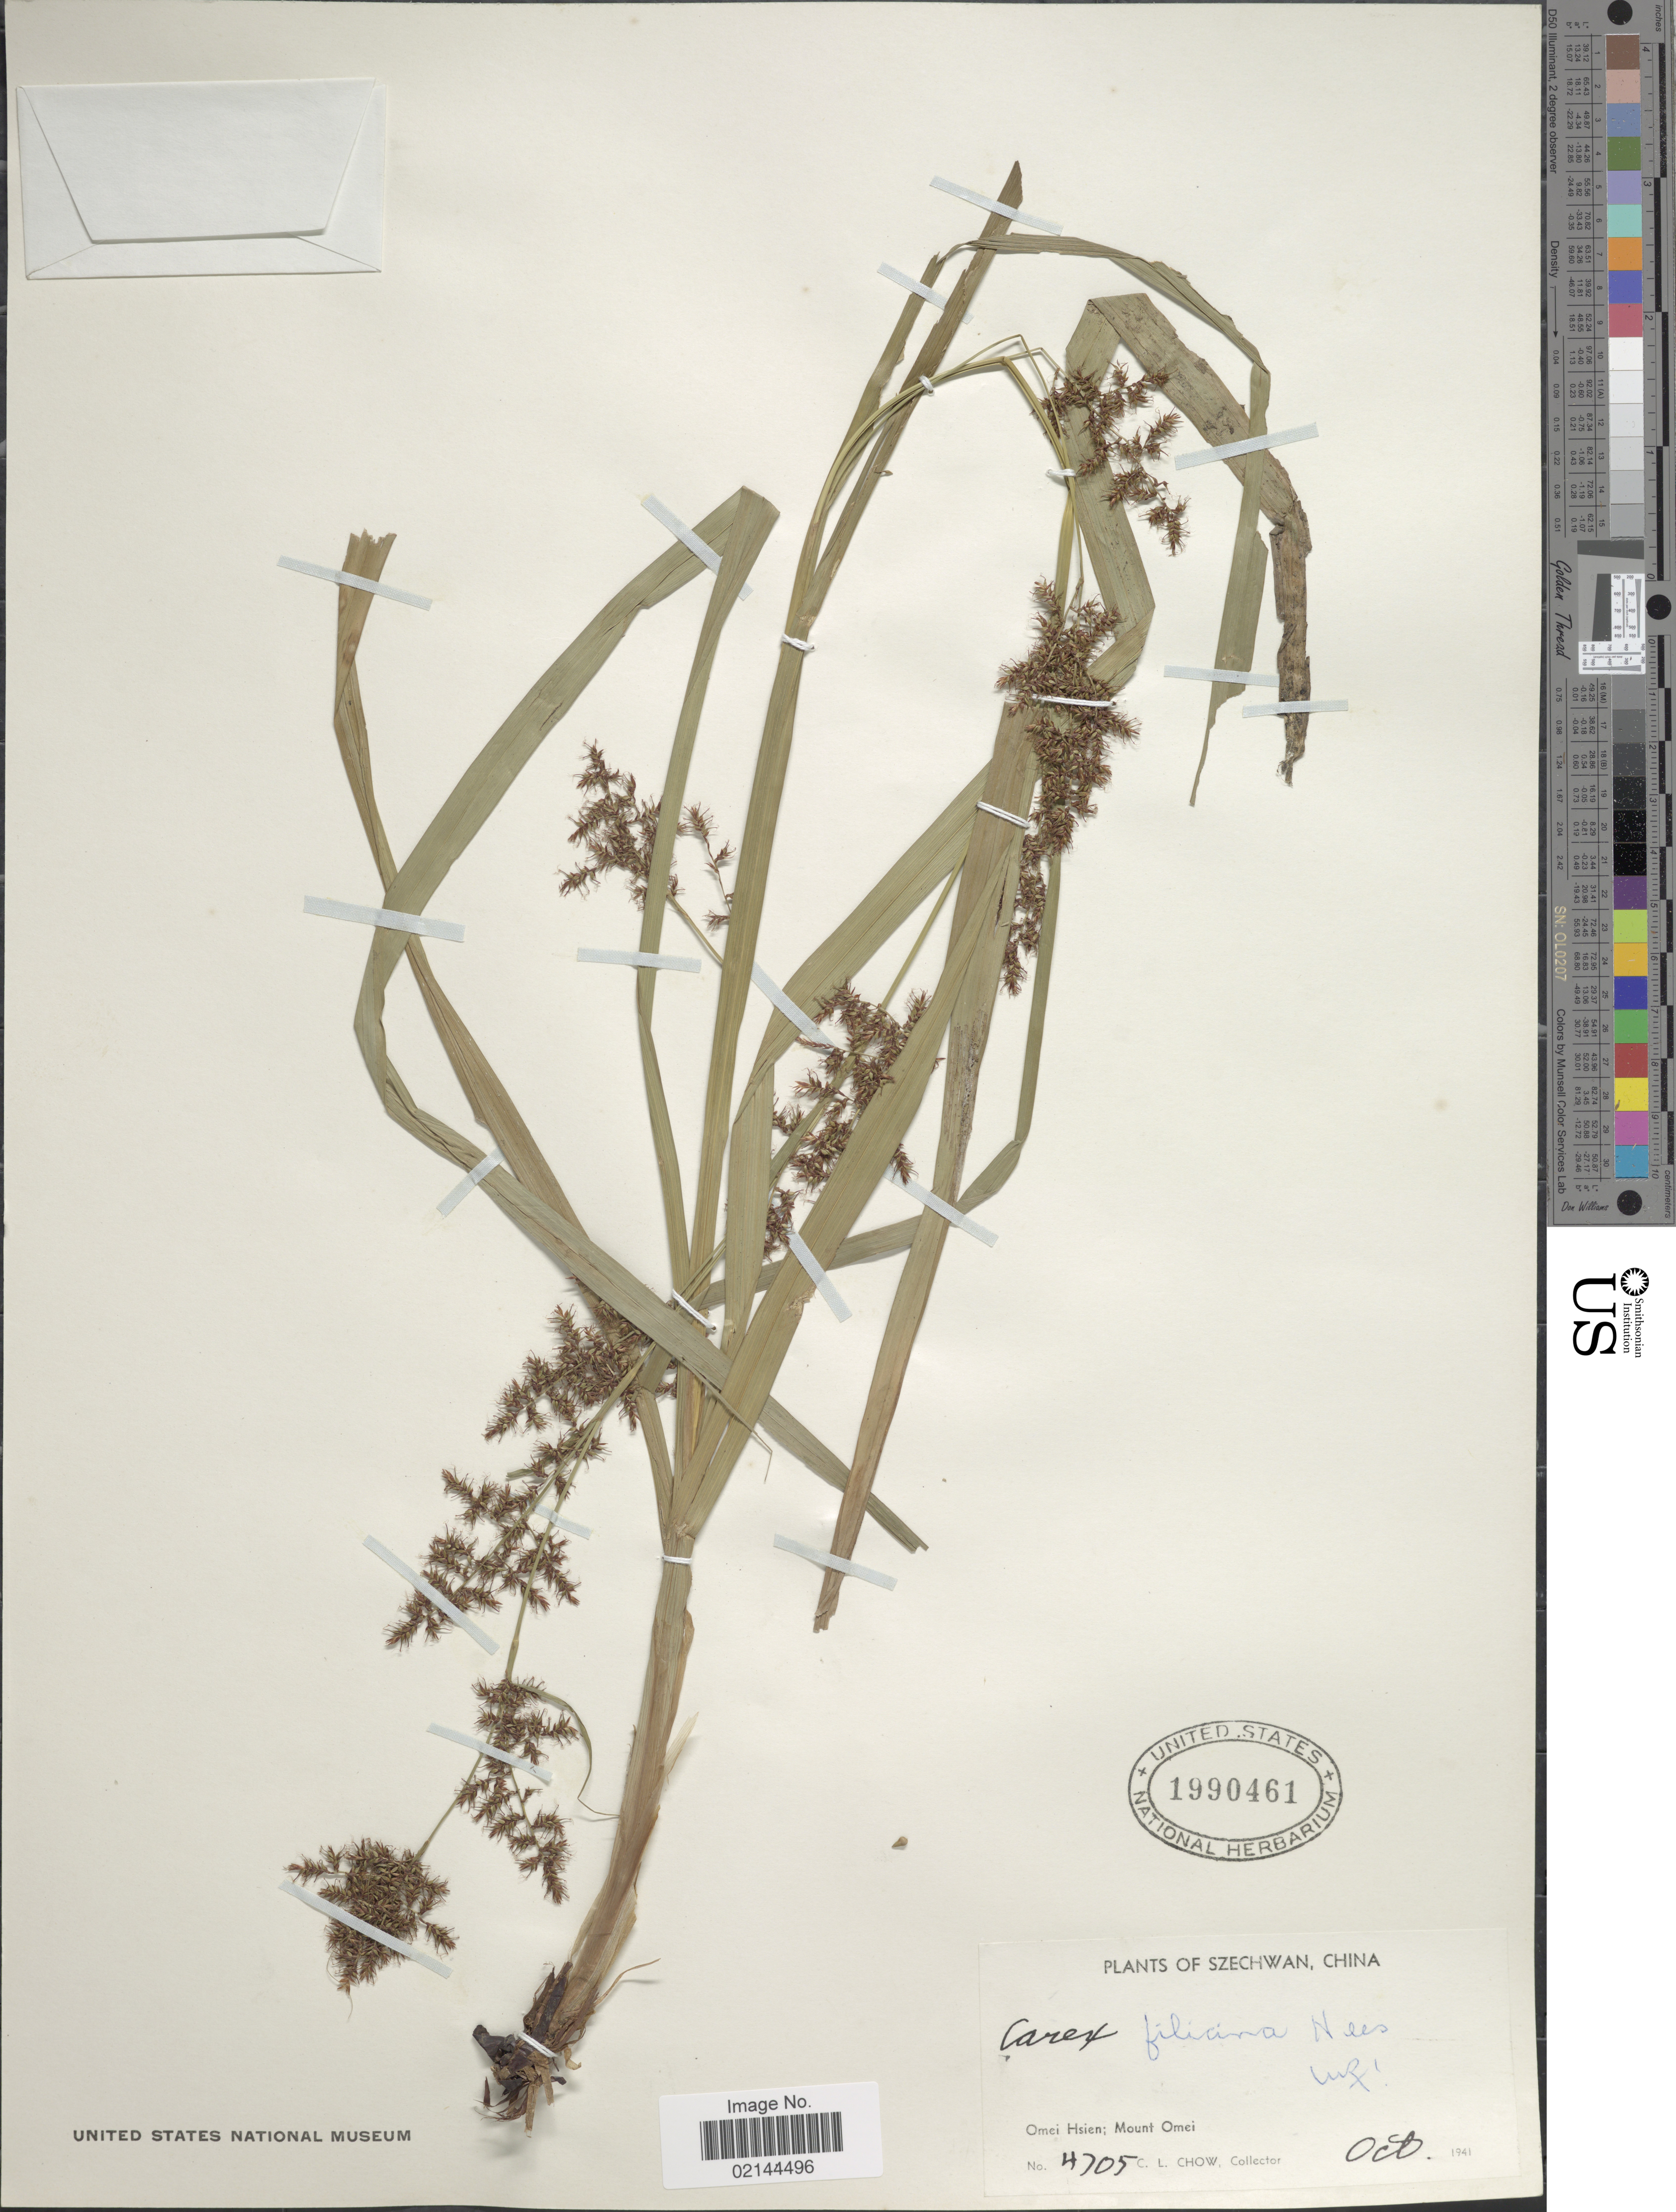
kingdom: Plantae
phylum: Tracheophyta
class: Liliopsida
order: Poales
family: Cyperaceae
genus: Carex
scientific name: Carex filicina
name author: Nees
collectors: C. Chow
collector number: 4705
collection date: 1941-10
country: China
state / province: Sichuan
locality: Szechwan. Omei Hsien; Mount Omei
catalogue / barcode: US 1990461